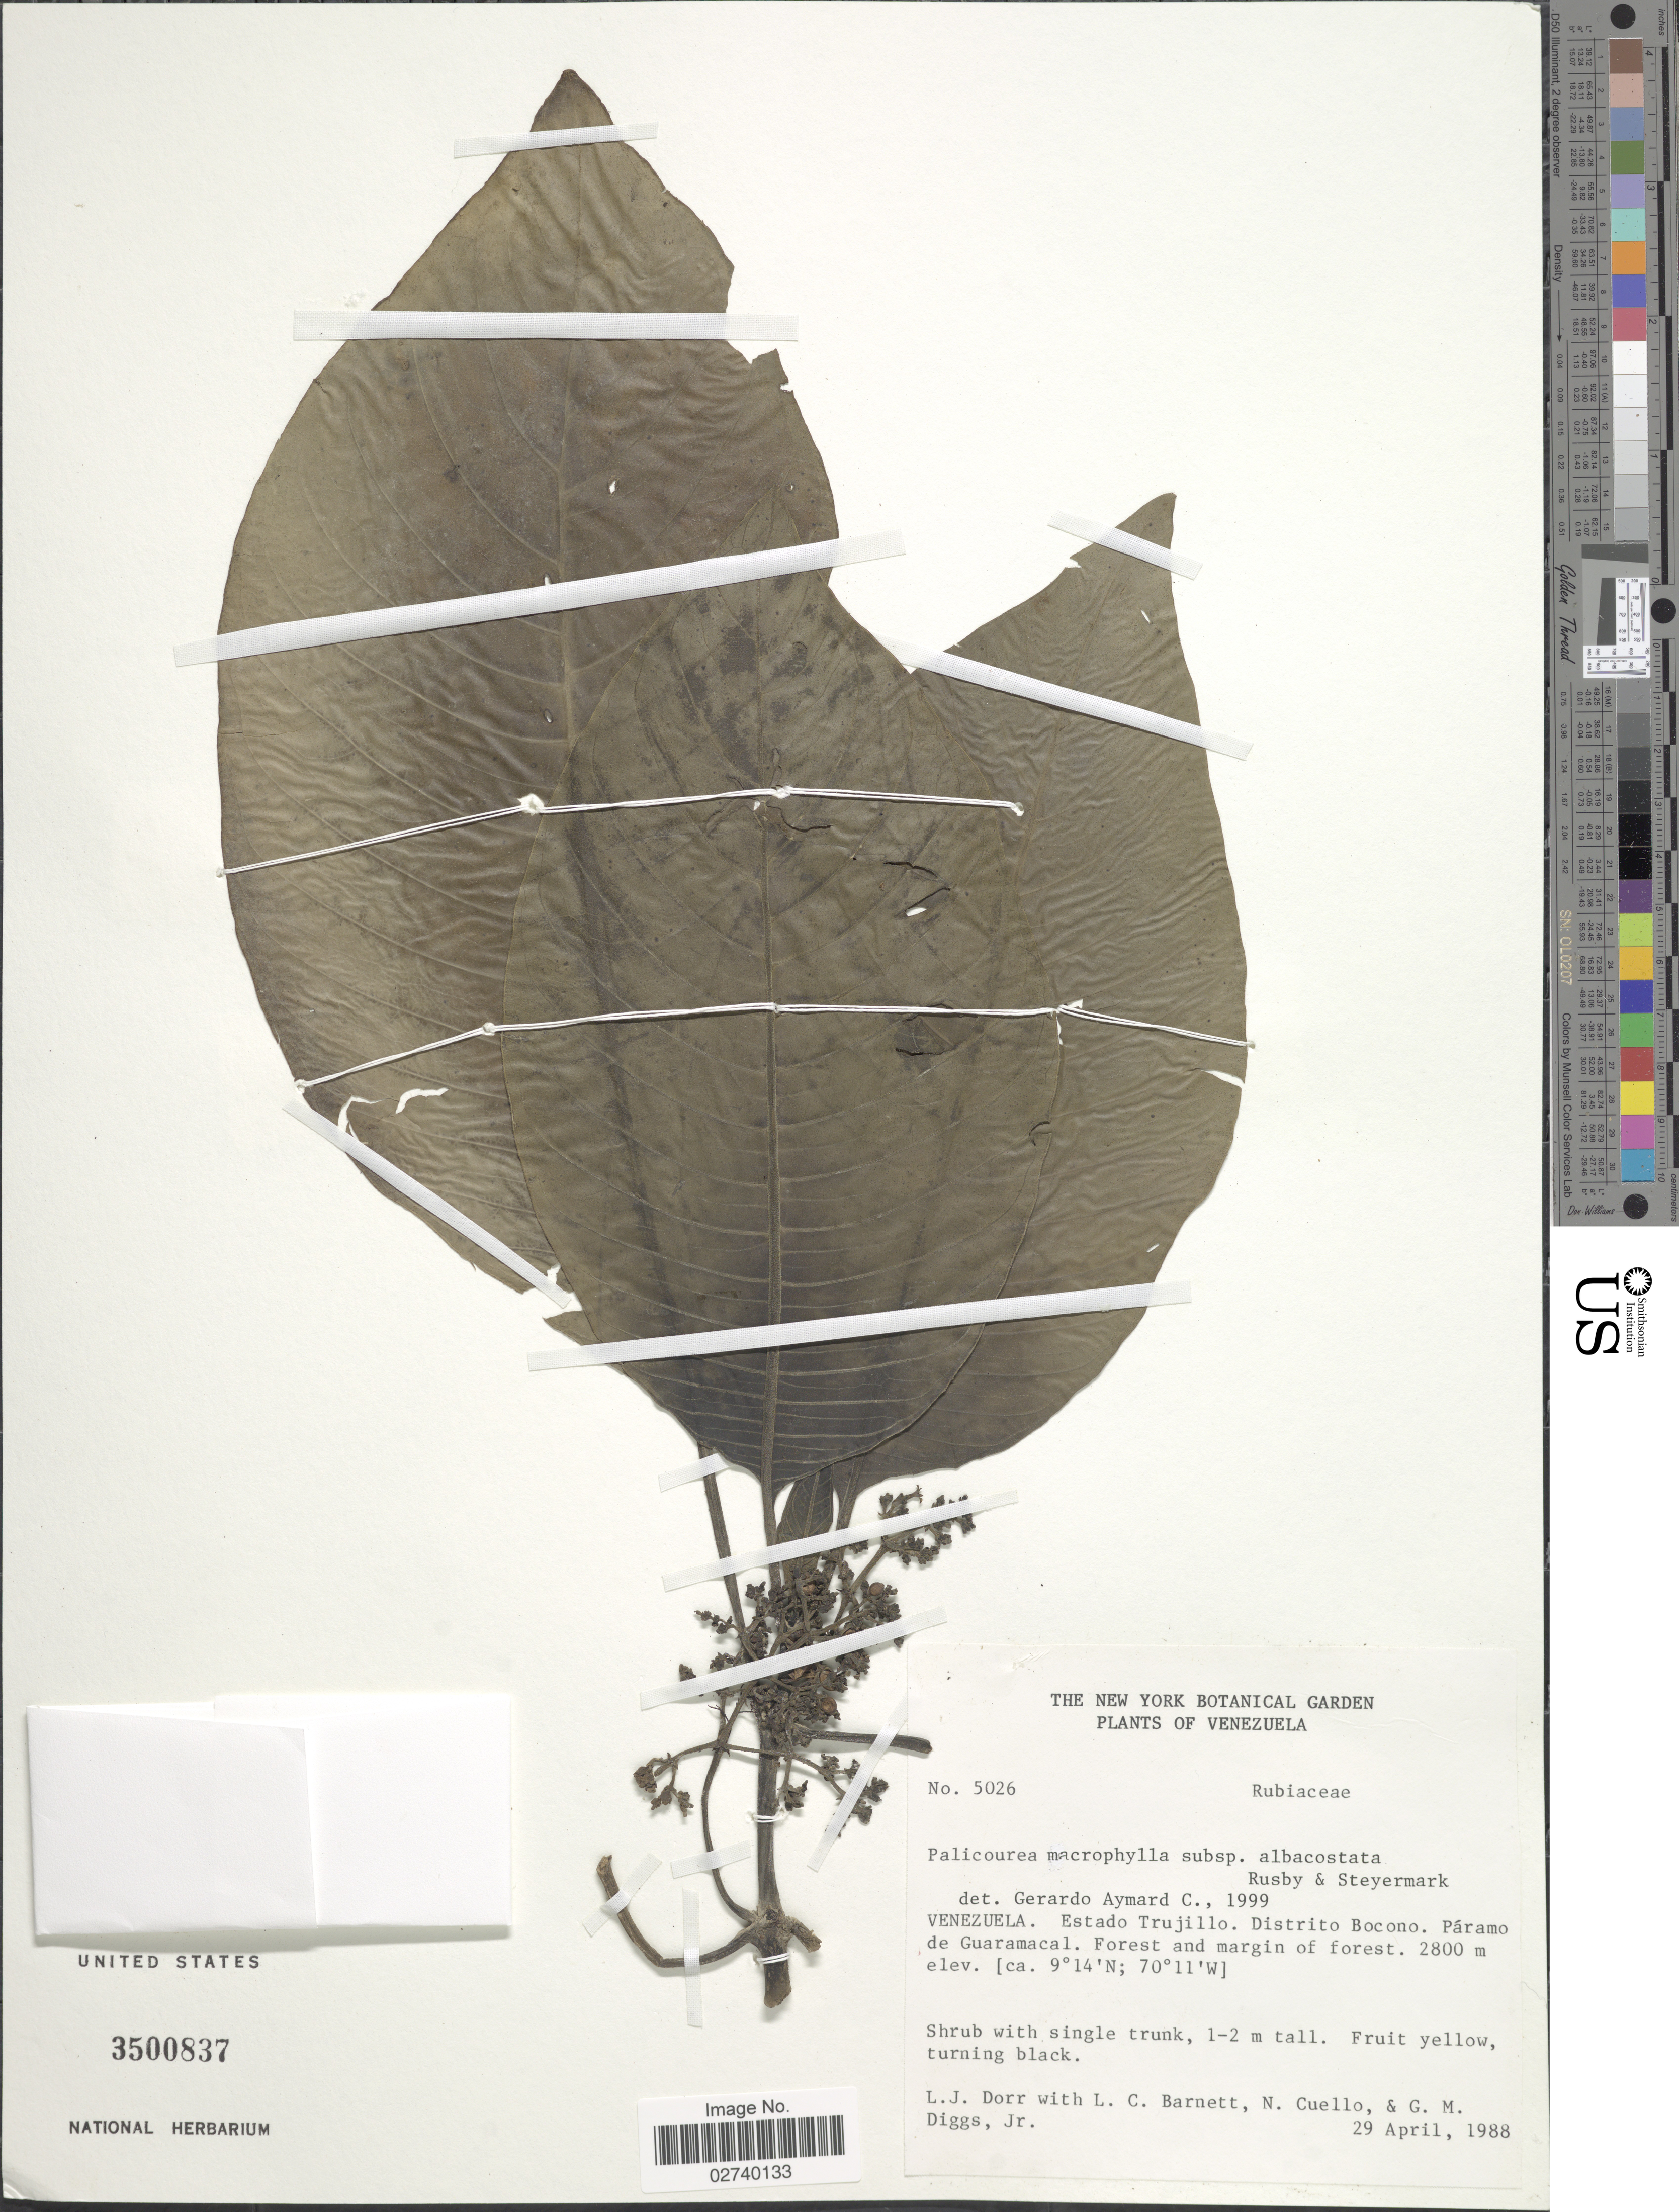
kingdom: Plantae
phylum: Tracheophyta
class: Magnoliopsida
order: Gentianales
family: Rubiaceae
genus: Palicourea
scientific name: Palicourea macrophylla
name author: (Kunth) Standl.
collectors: L. J. Dorr, L. C. Barnett, N. L. Cuello & G. Diggs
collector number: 5026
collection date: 1988-04-29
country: Venezuela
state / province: Trujillo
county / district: Boconó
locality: Paramo de Guaramacal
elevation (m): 2800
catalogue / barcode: US 3500837